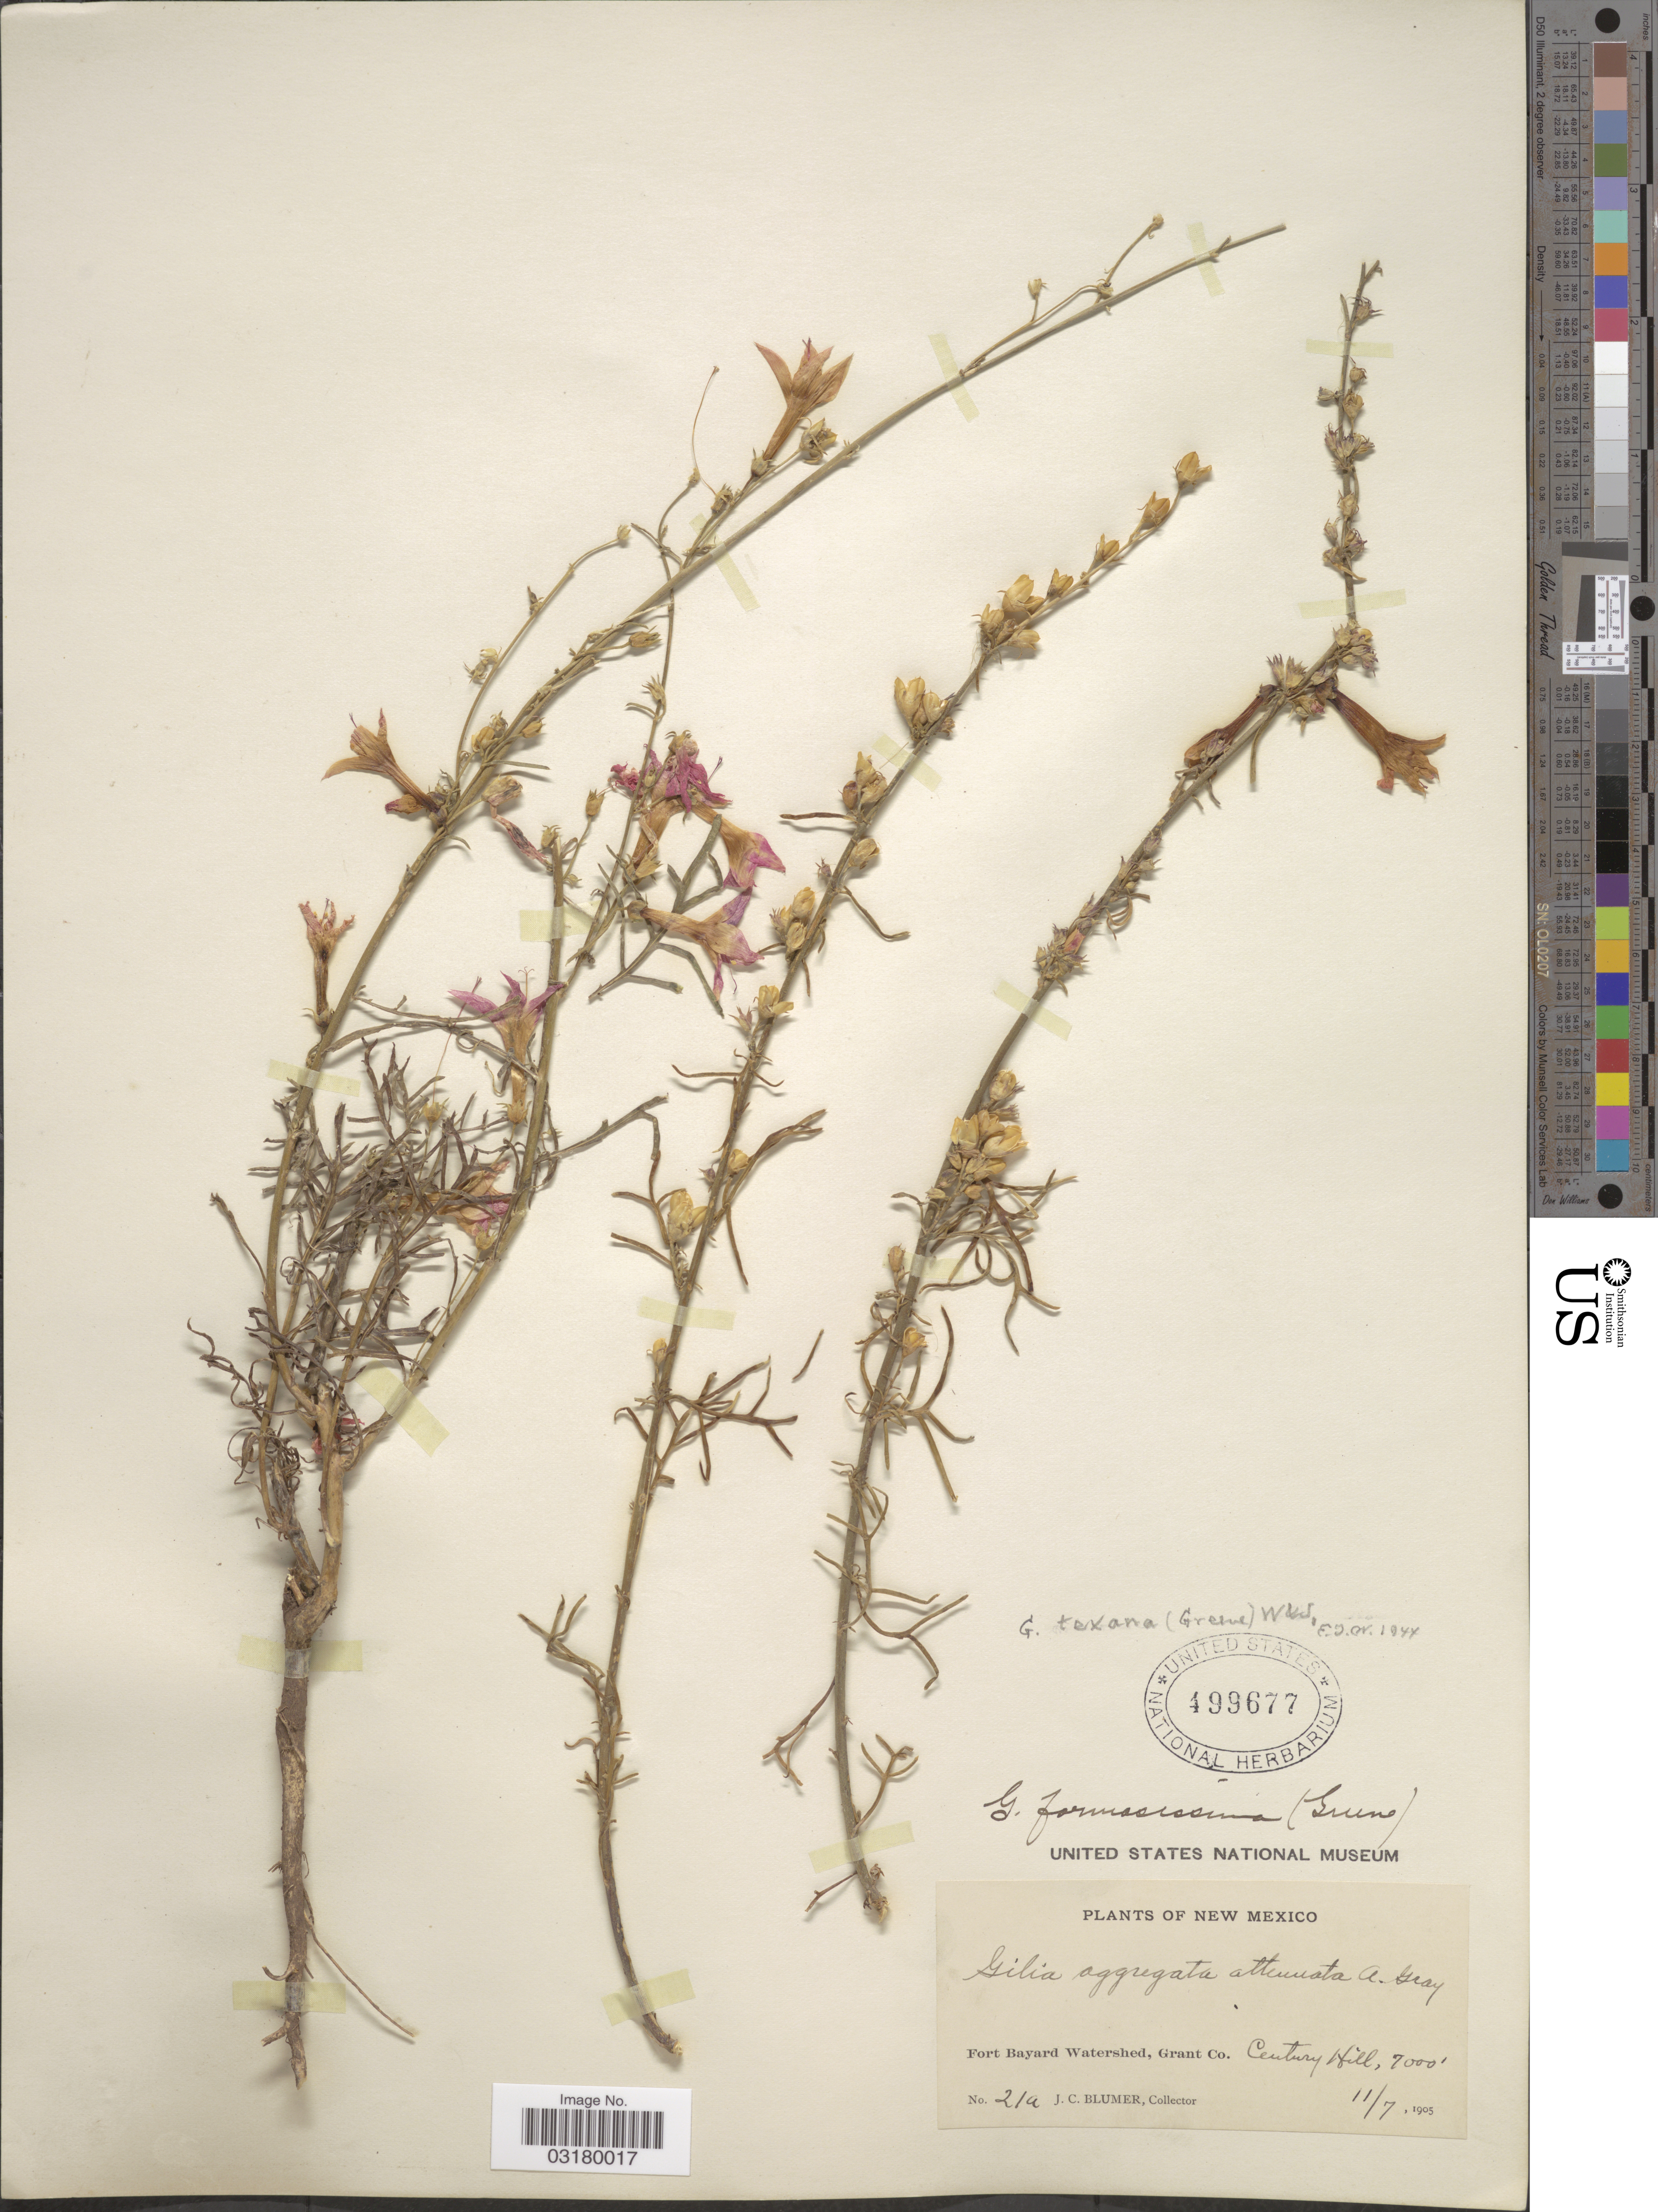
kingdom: Plantae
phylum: Tracheophyta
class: Magnoliopsida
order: Ericales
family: Polemoniaceae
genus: Ipomopsis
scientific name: Ipomopsis aggregata subsp. formosissima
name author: (Greene) Wherry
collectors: J. C. Blumer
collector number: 21a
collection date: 1905-11-07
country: United States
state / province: New Mexico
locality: Fort Bayard Watershed, Grant Co. Century Hill.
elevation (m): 2134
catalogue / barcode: US 499677